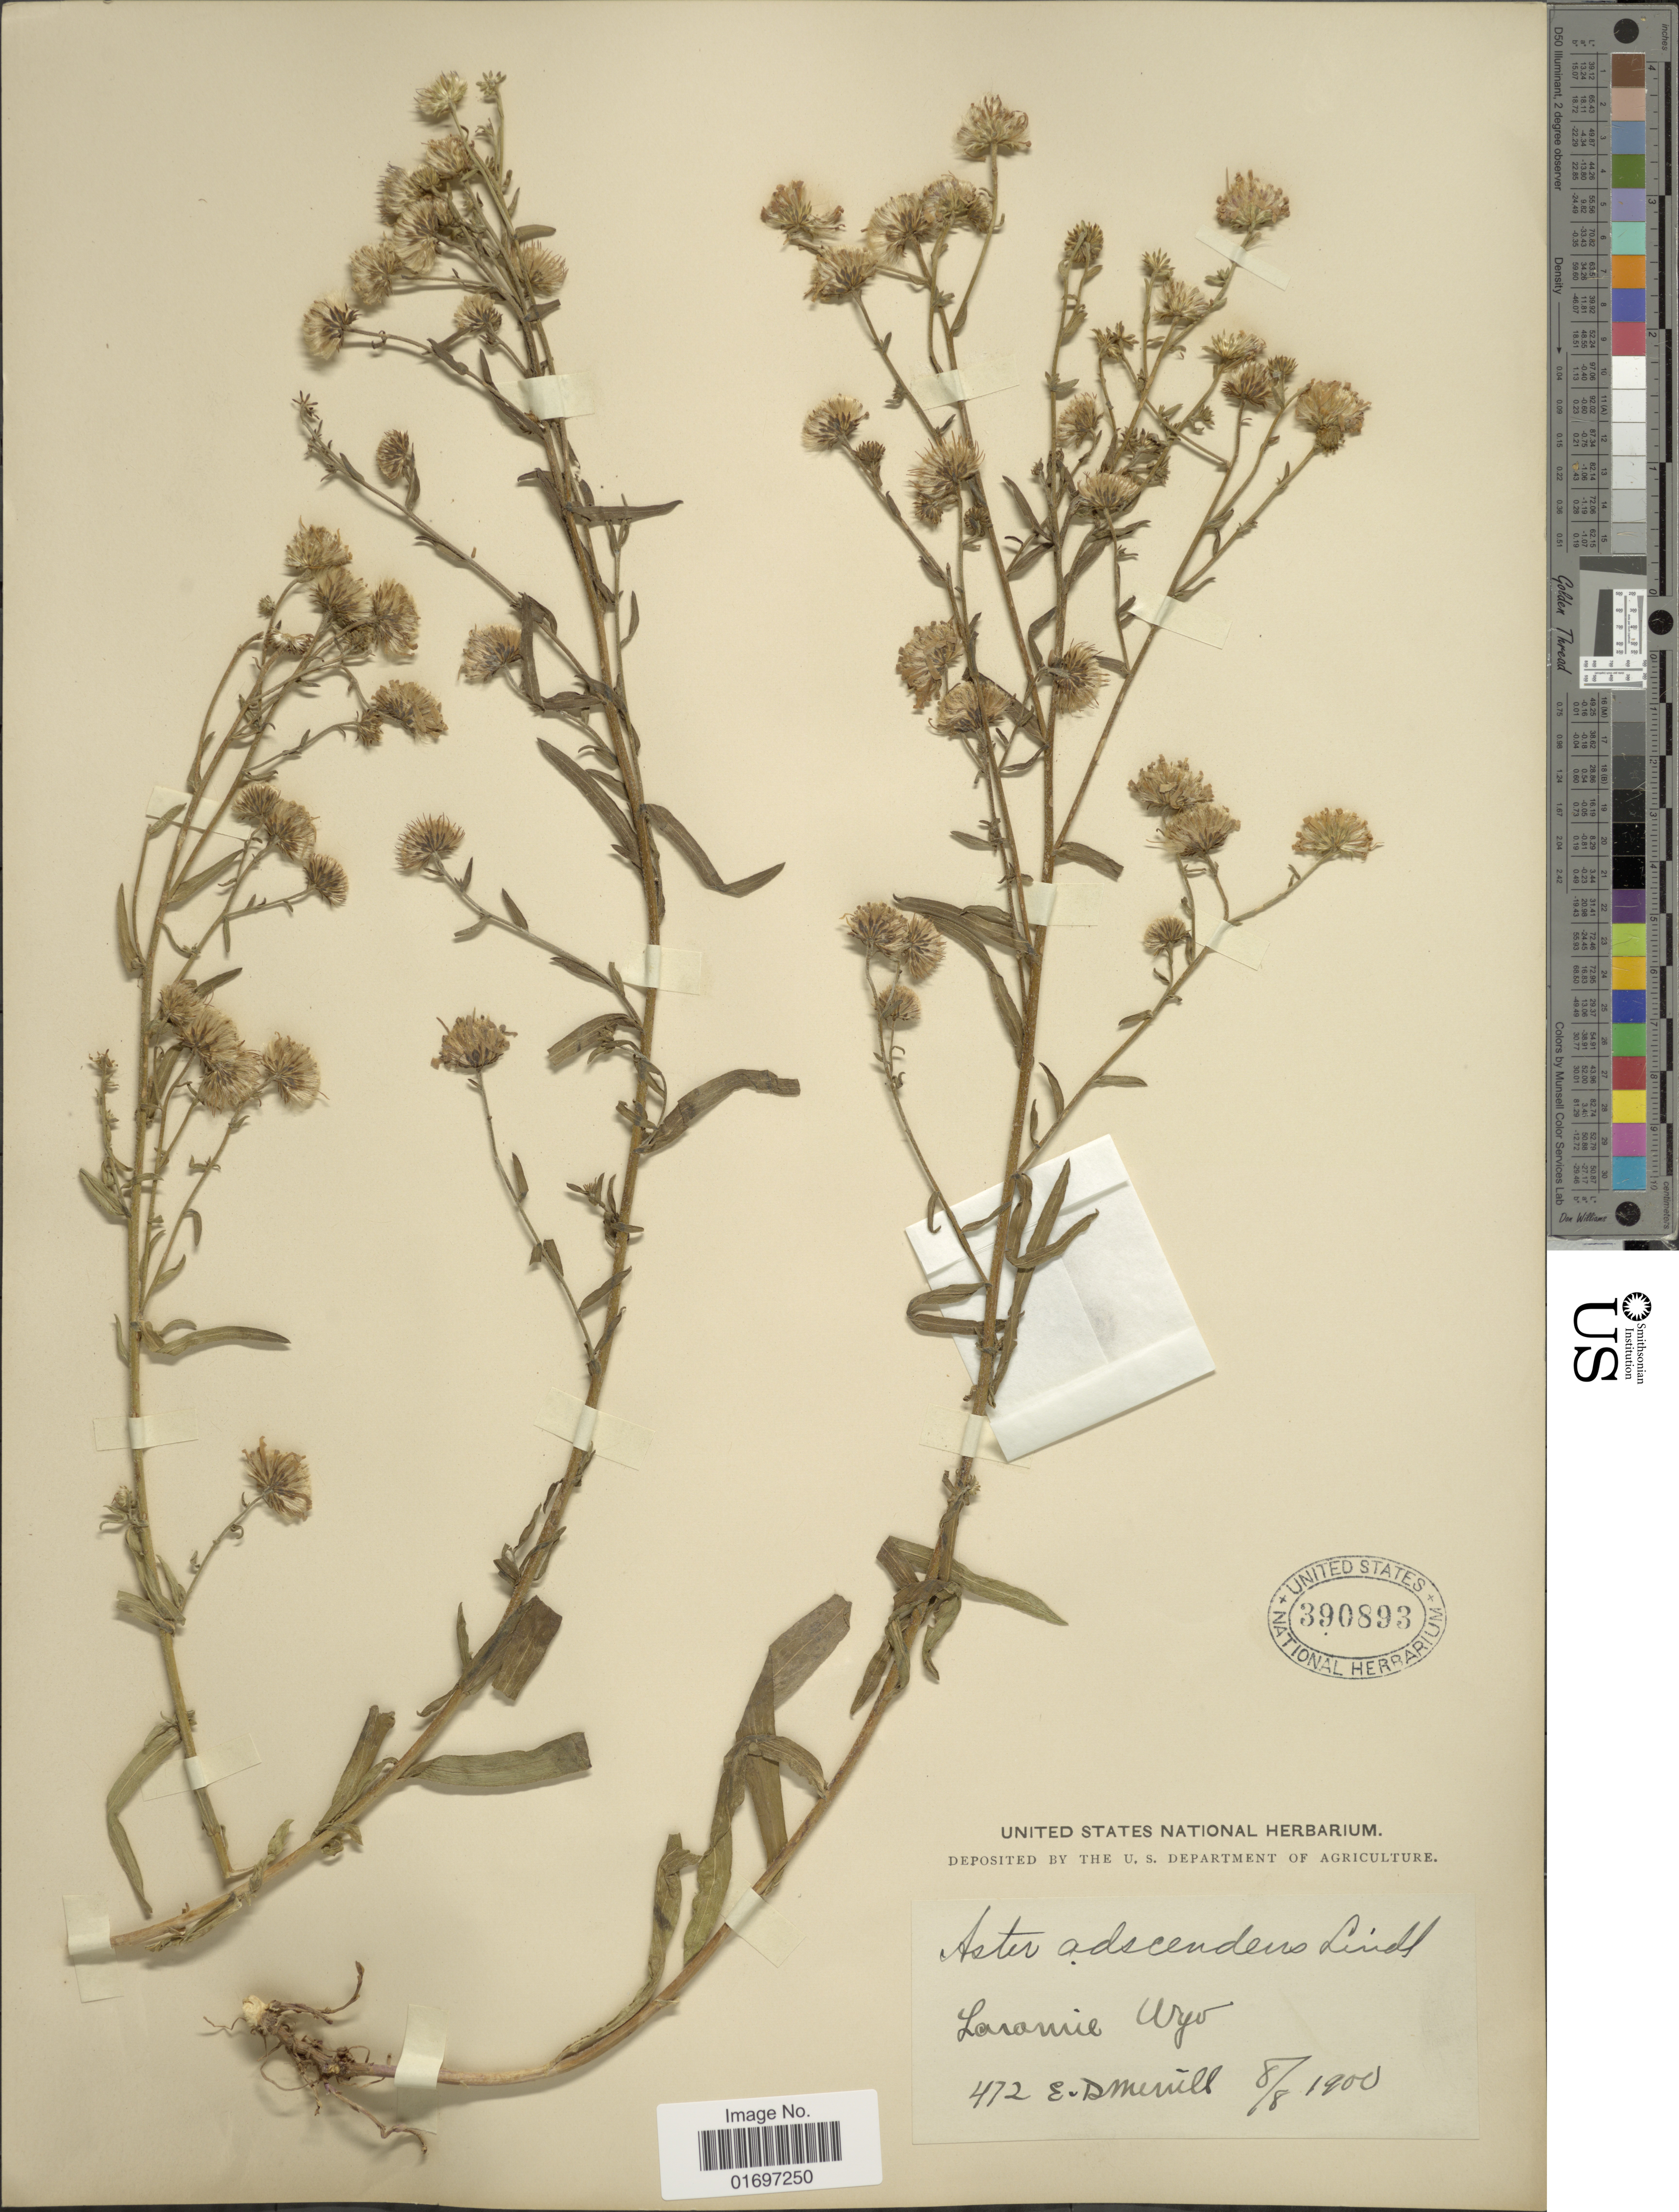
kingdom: Plantae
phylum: Tracheophyta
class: Magnoliopsida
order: Asterales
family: Asteraceae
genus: Symphyotrichum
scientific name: Symphyotrichum ascendens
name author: (Lindl.) G.L. Nesom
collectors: E. D. Merrill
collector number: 472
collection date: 1900-08-08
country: United States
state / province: Wyoming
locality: Laramie, Wyo.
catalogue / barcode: US 390893